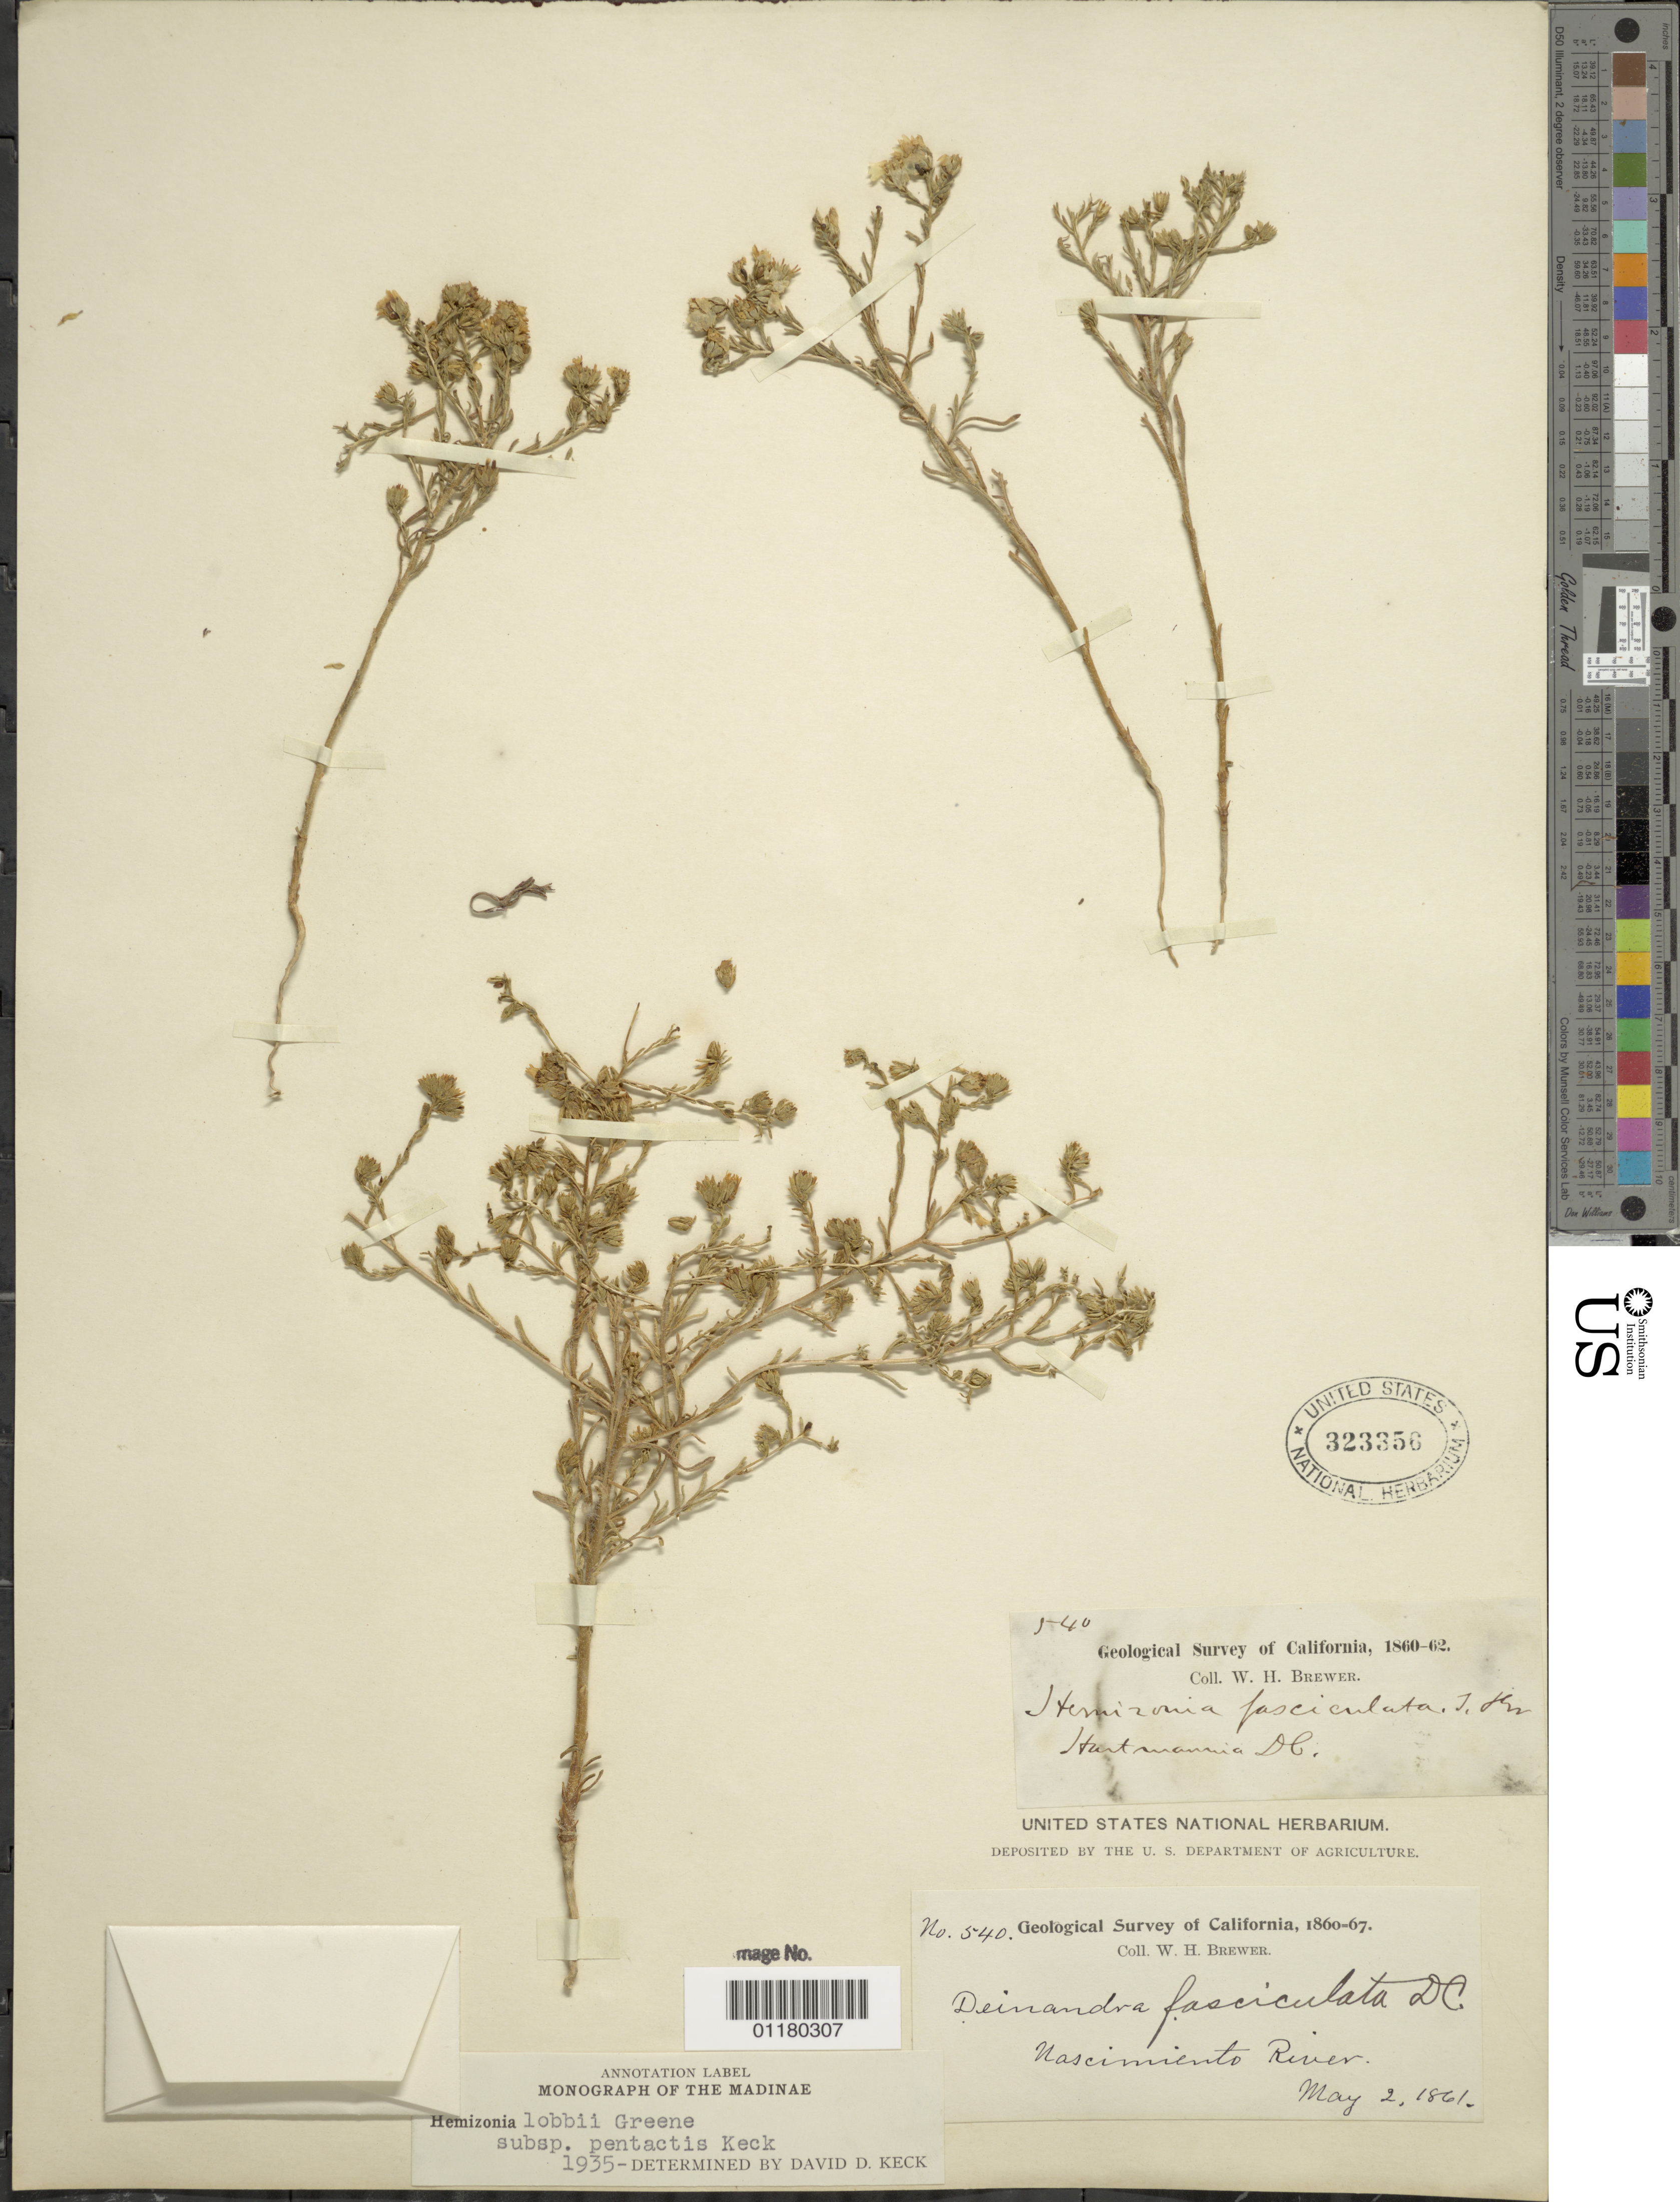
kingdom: Plantae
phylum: Tracheophyta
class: Magnoliopsida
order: Asterales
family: Asteraceae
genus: Deinandra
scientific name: Deinandra lobbii subsp. pentactis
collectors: W. H. Brewer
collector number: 540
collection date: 1861-05-02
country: United States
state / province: California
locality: [Nascemiento] River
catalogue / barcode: US 323356